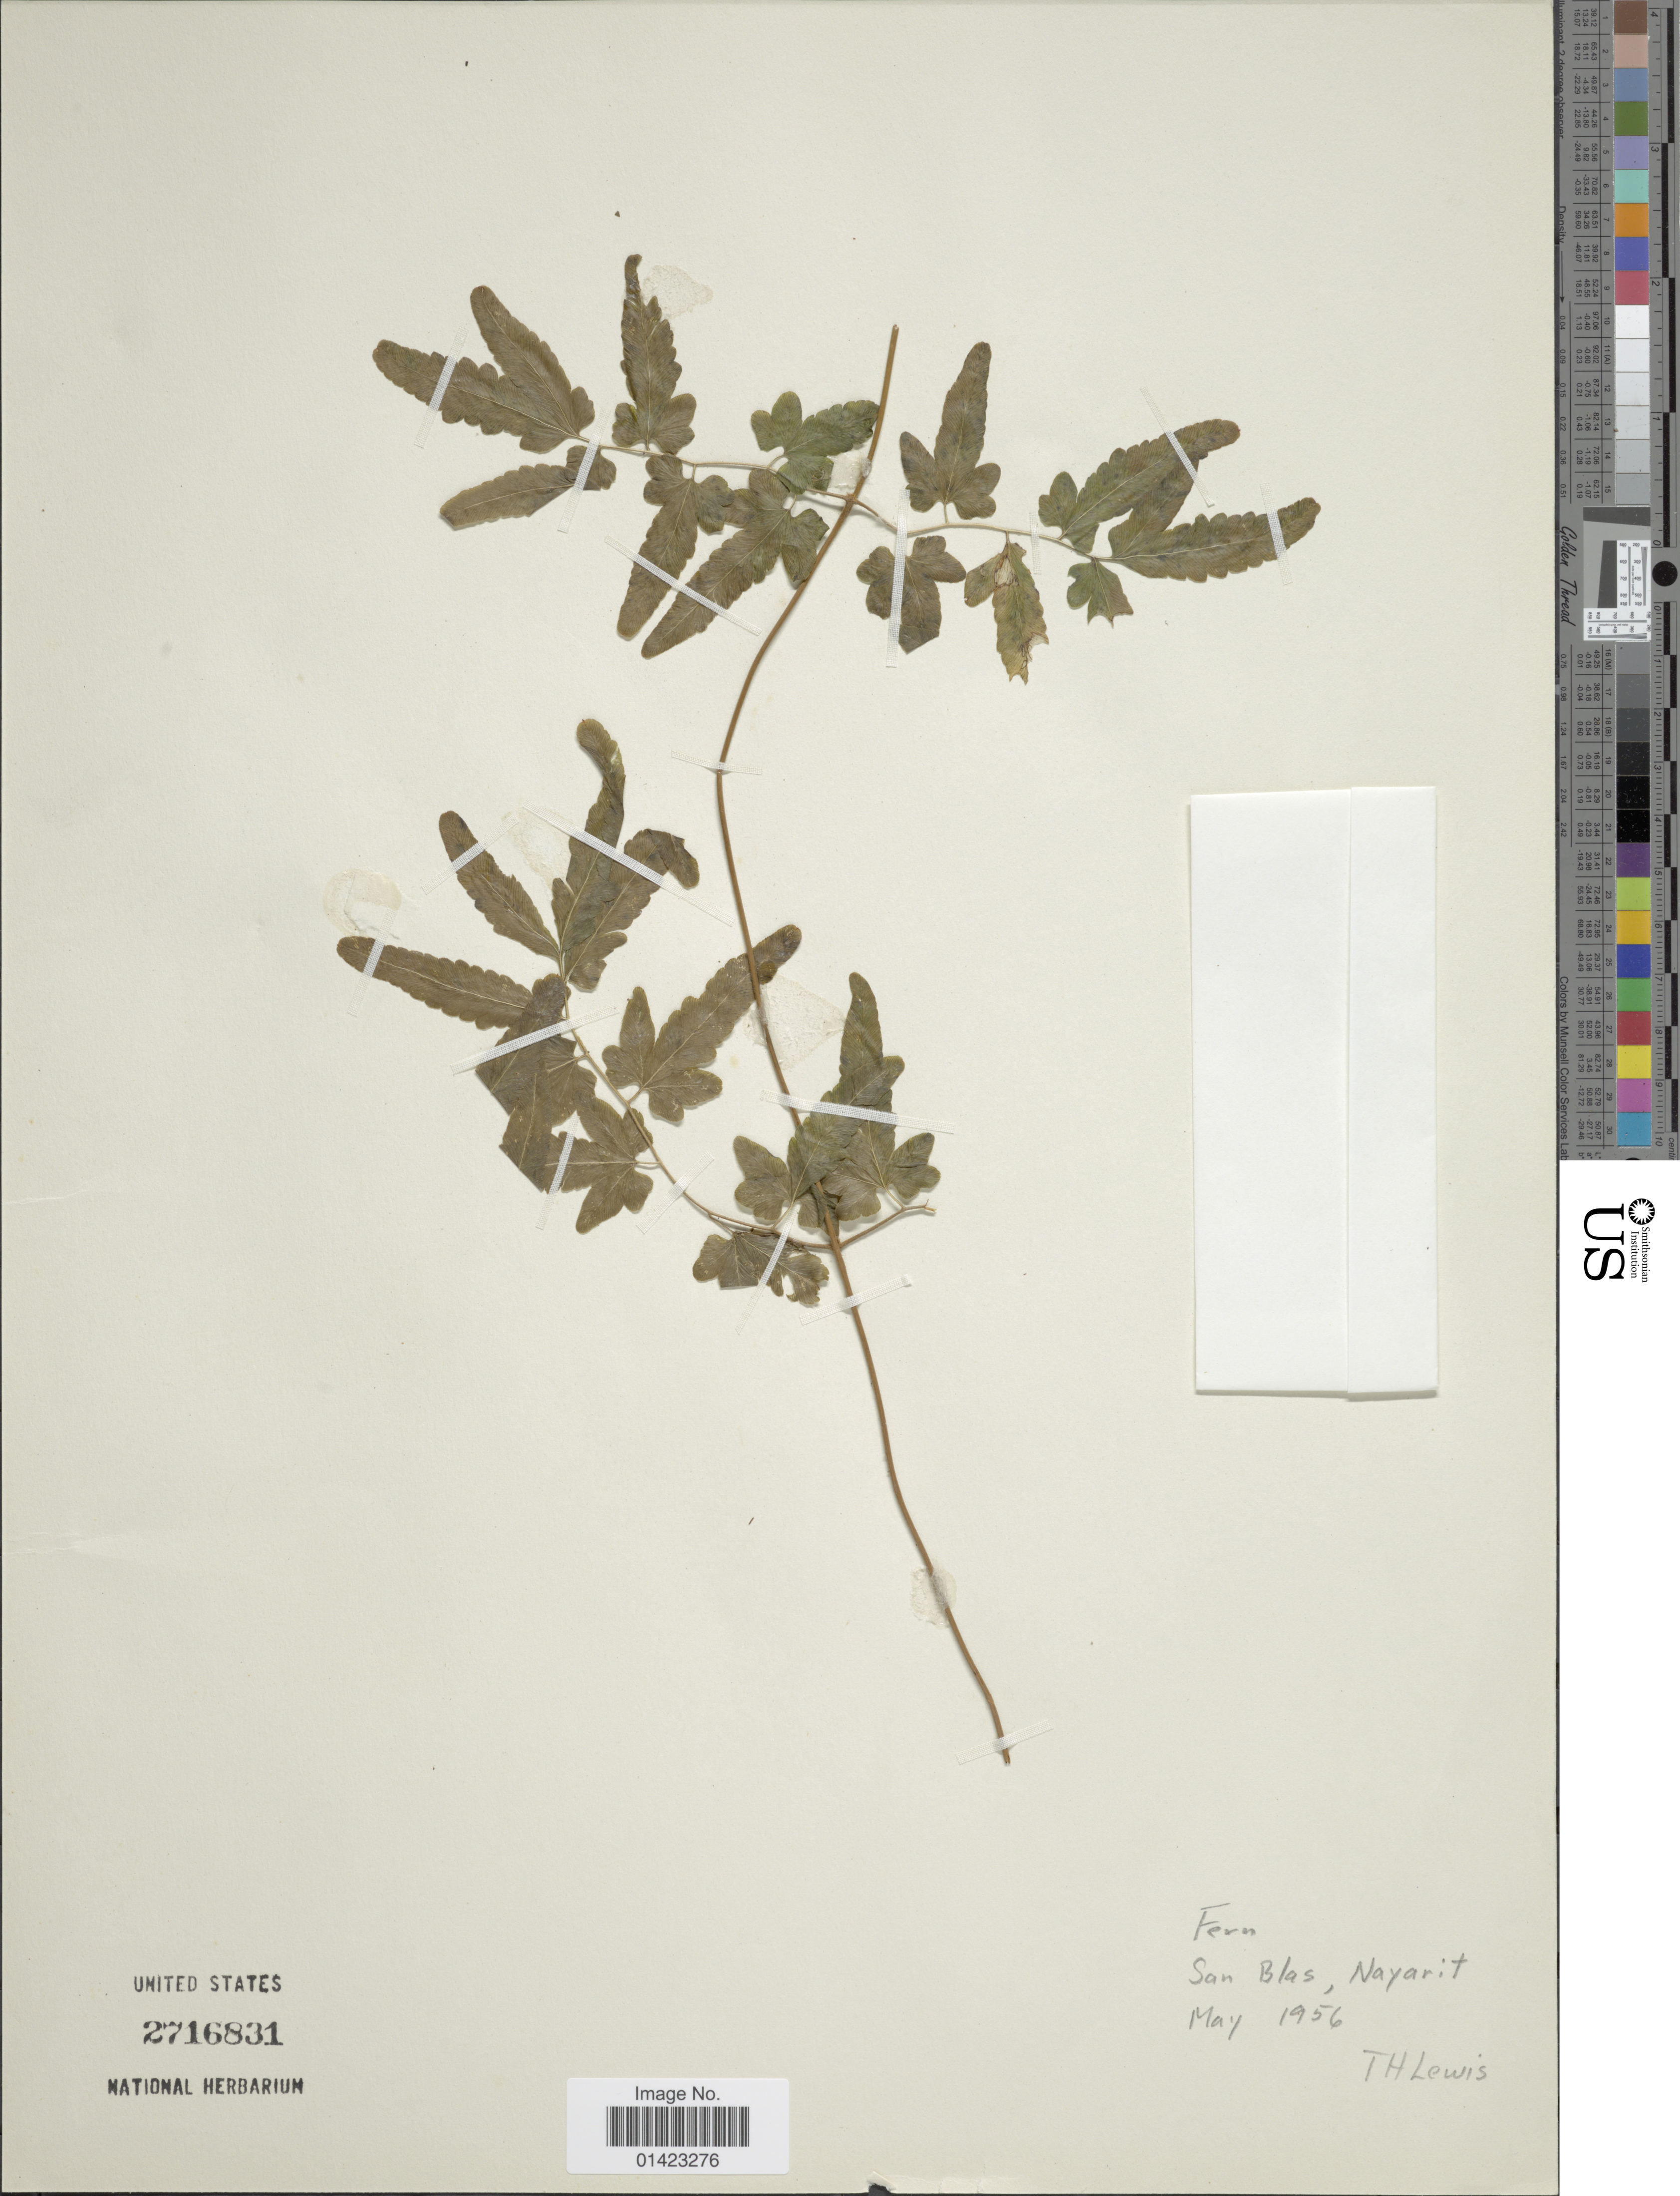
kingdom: Plantae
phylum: Tracheophyta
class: Polypodiopsida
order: Schizaeales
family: Lygodiaceae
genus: Lygodium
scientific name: Lygodium venustum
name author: Sw.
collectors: T. H. Lewis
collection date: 1956-05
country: Panama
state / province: Kuna Yala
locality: San Blas, Nayarit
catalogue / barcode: US 2716831